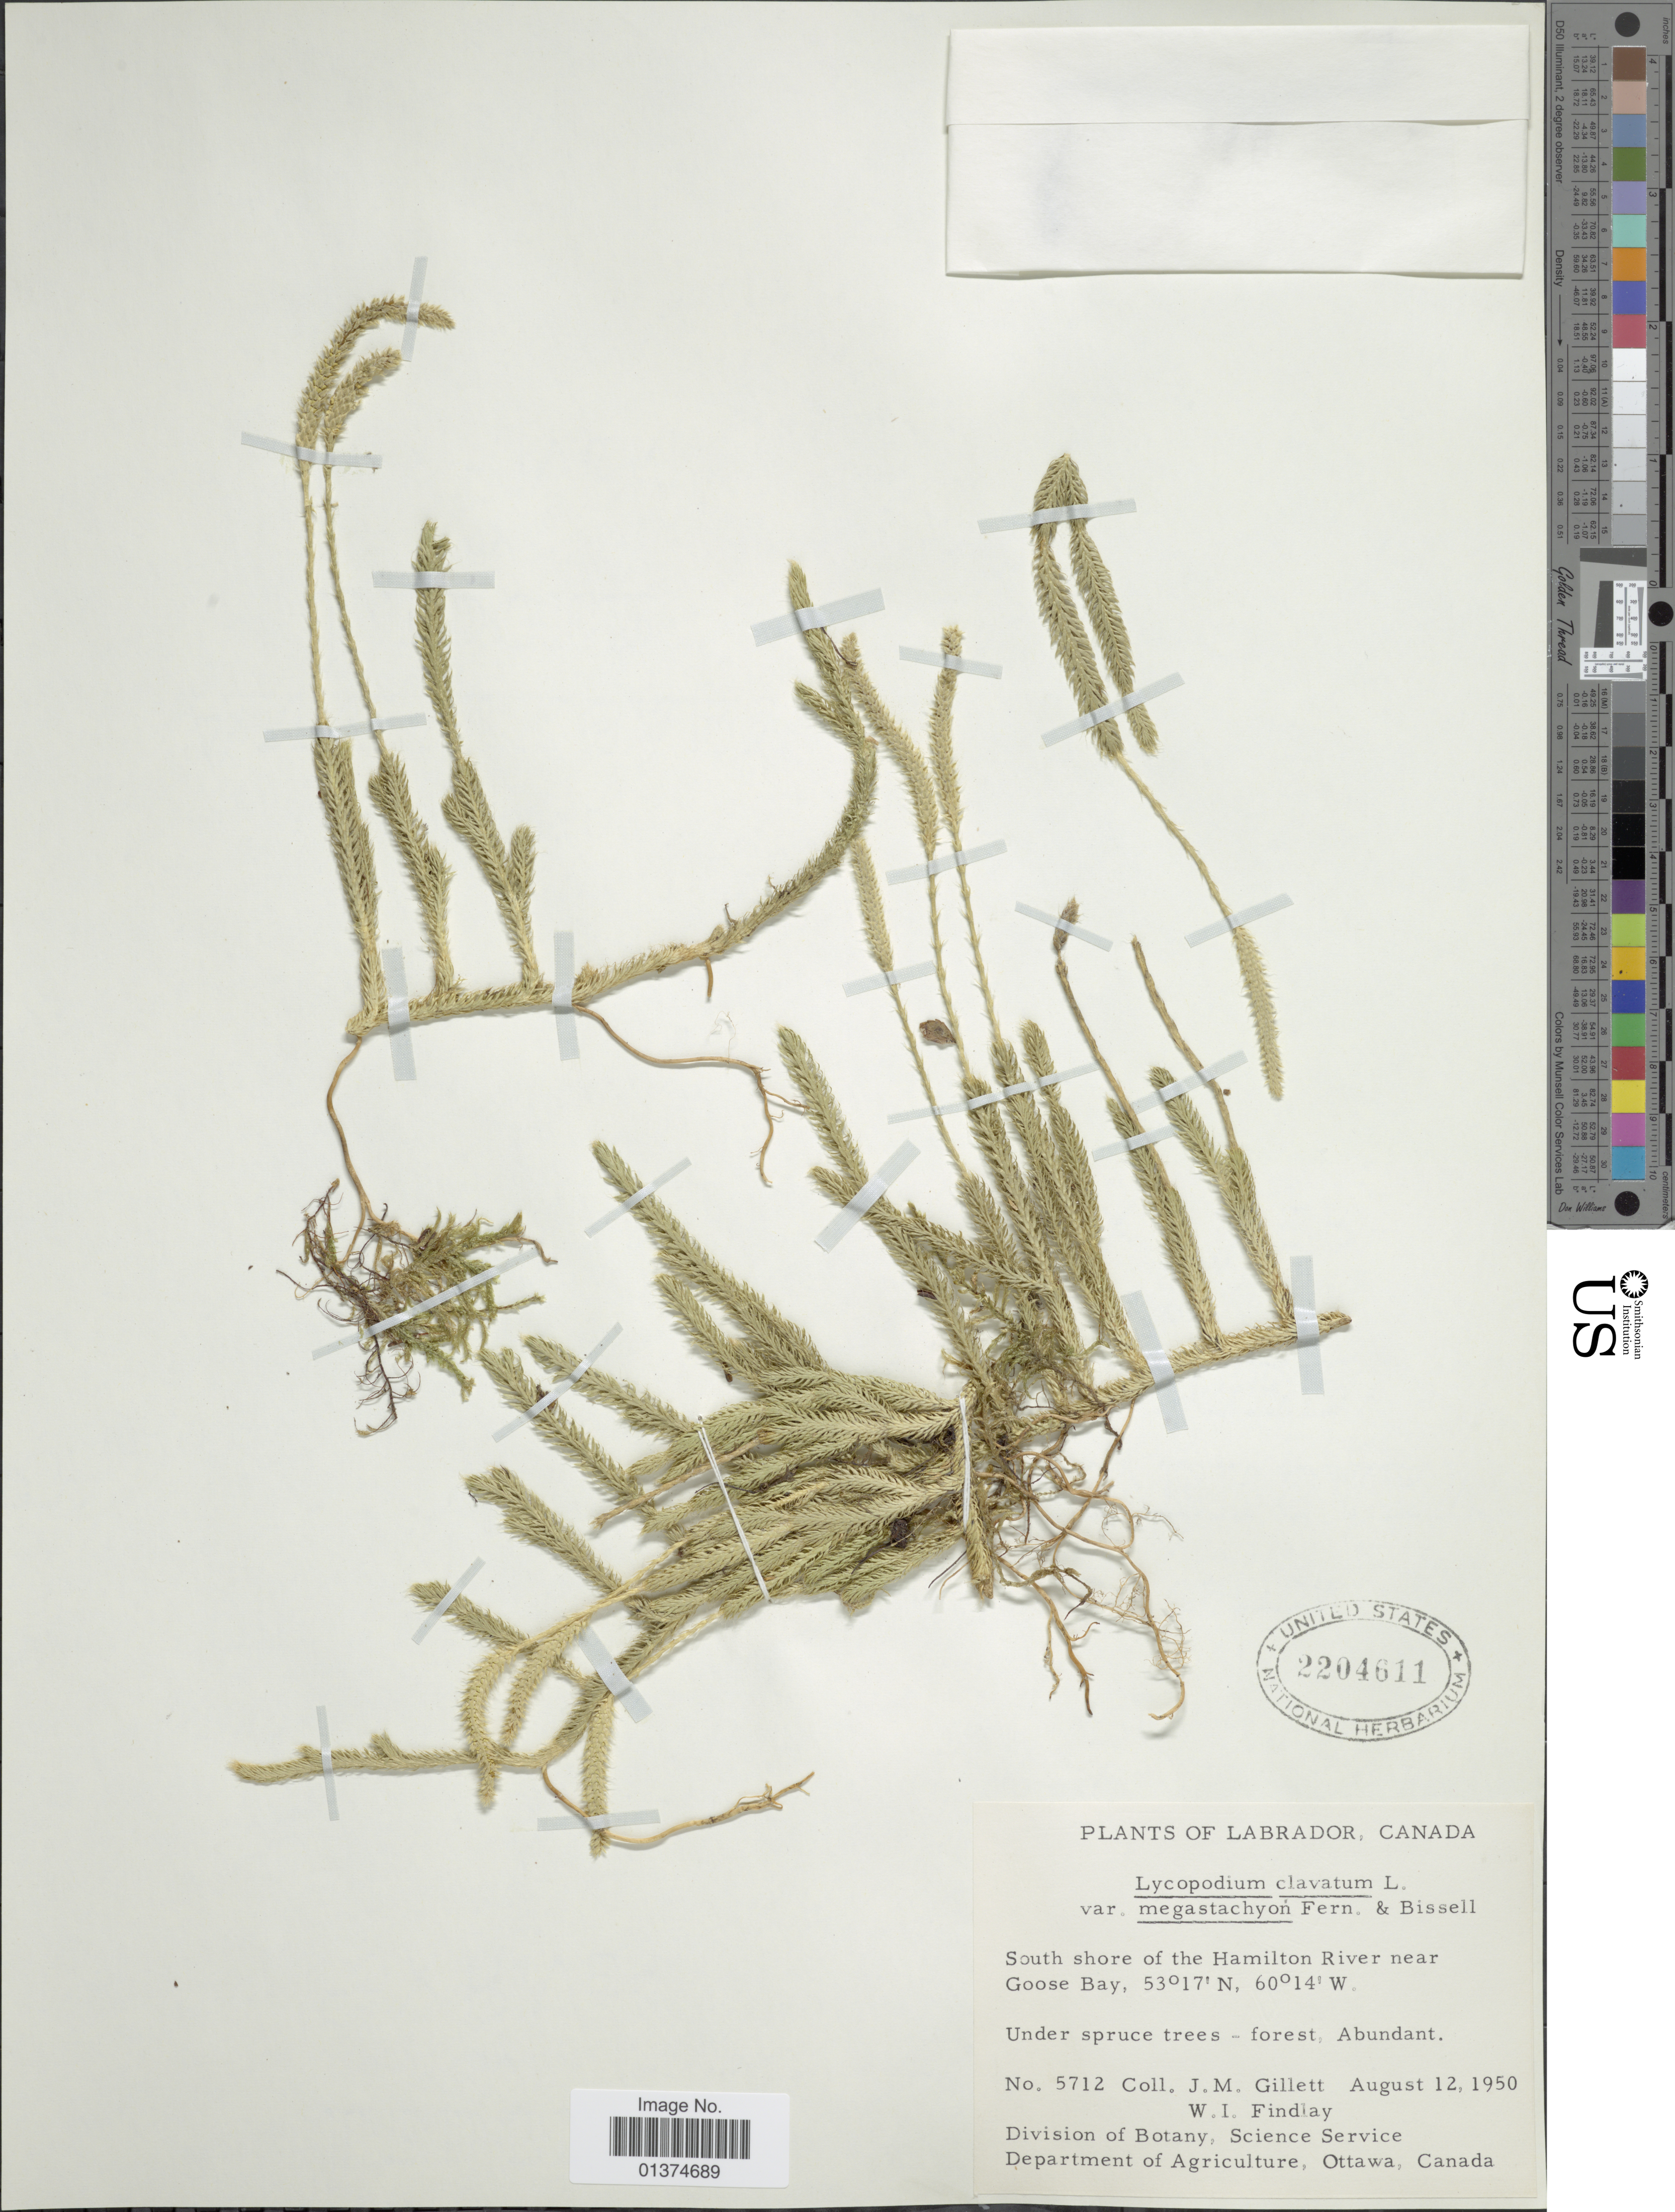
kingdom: Plantae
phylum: Tracheophyta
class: Lycopodiopsida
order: Lycopodiales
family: Lycopodiaceae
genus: Lycopodium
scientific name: Lycopodium clavatum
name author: L.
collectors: J. M. Gillett & W. Findlay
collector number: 5712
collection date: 1950-08-12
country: Canada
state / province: Newfoundland and Labrador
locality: Labrador,South shore of the Hamilton River near Goose Bay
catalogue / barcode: US 2204611